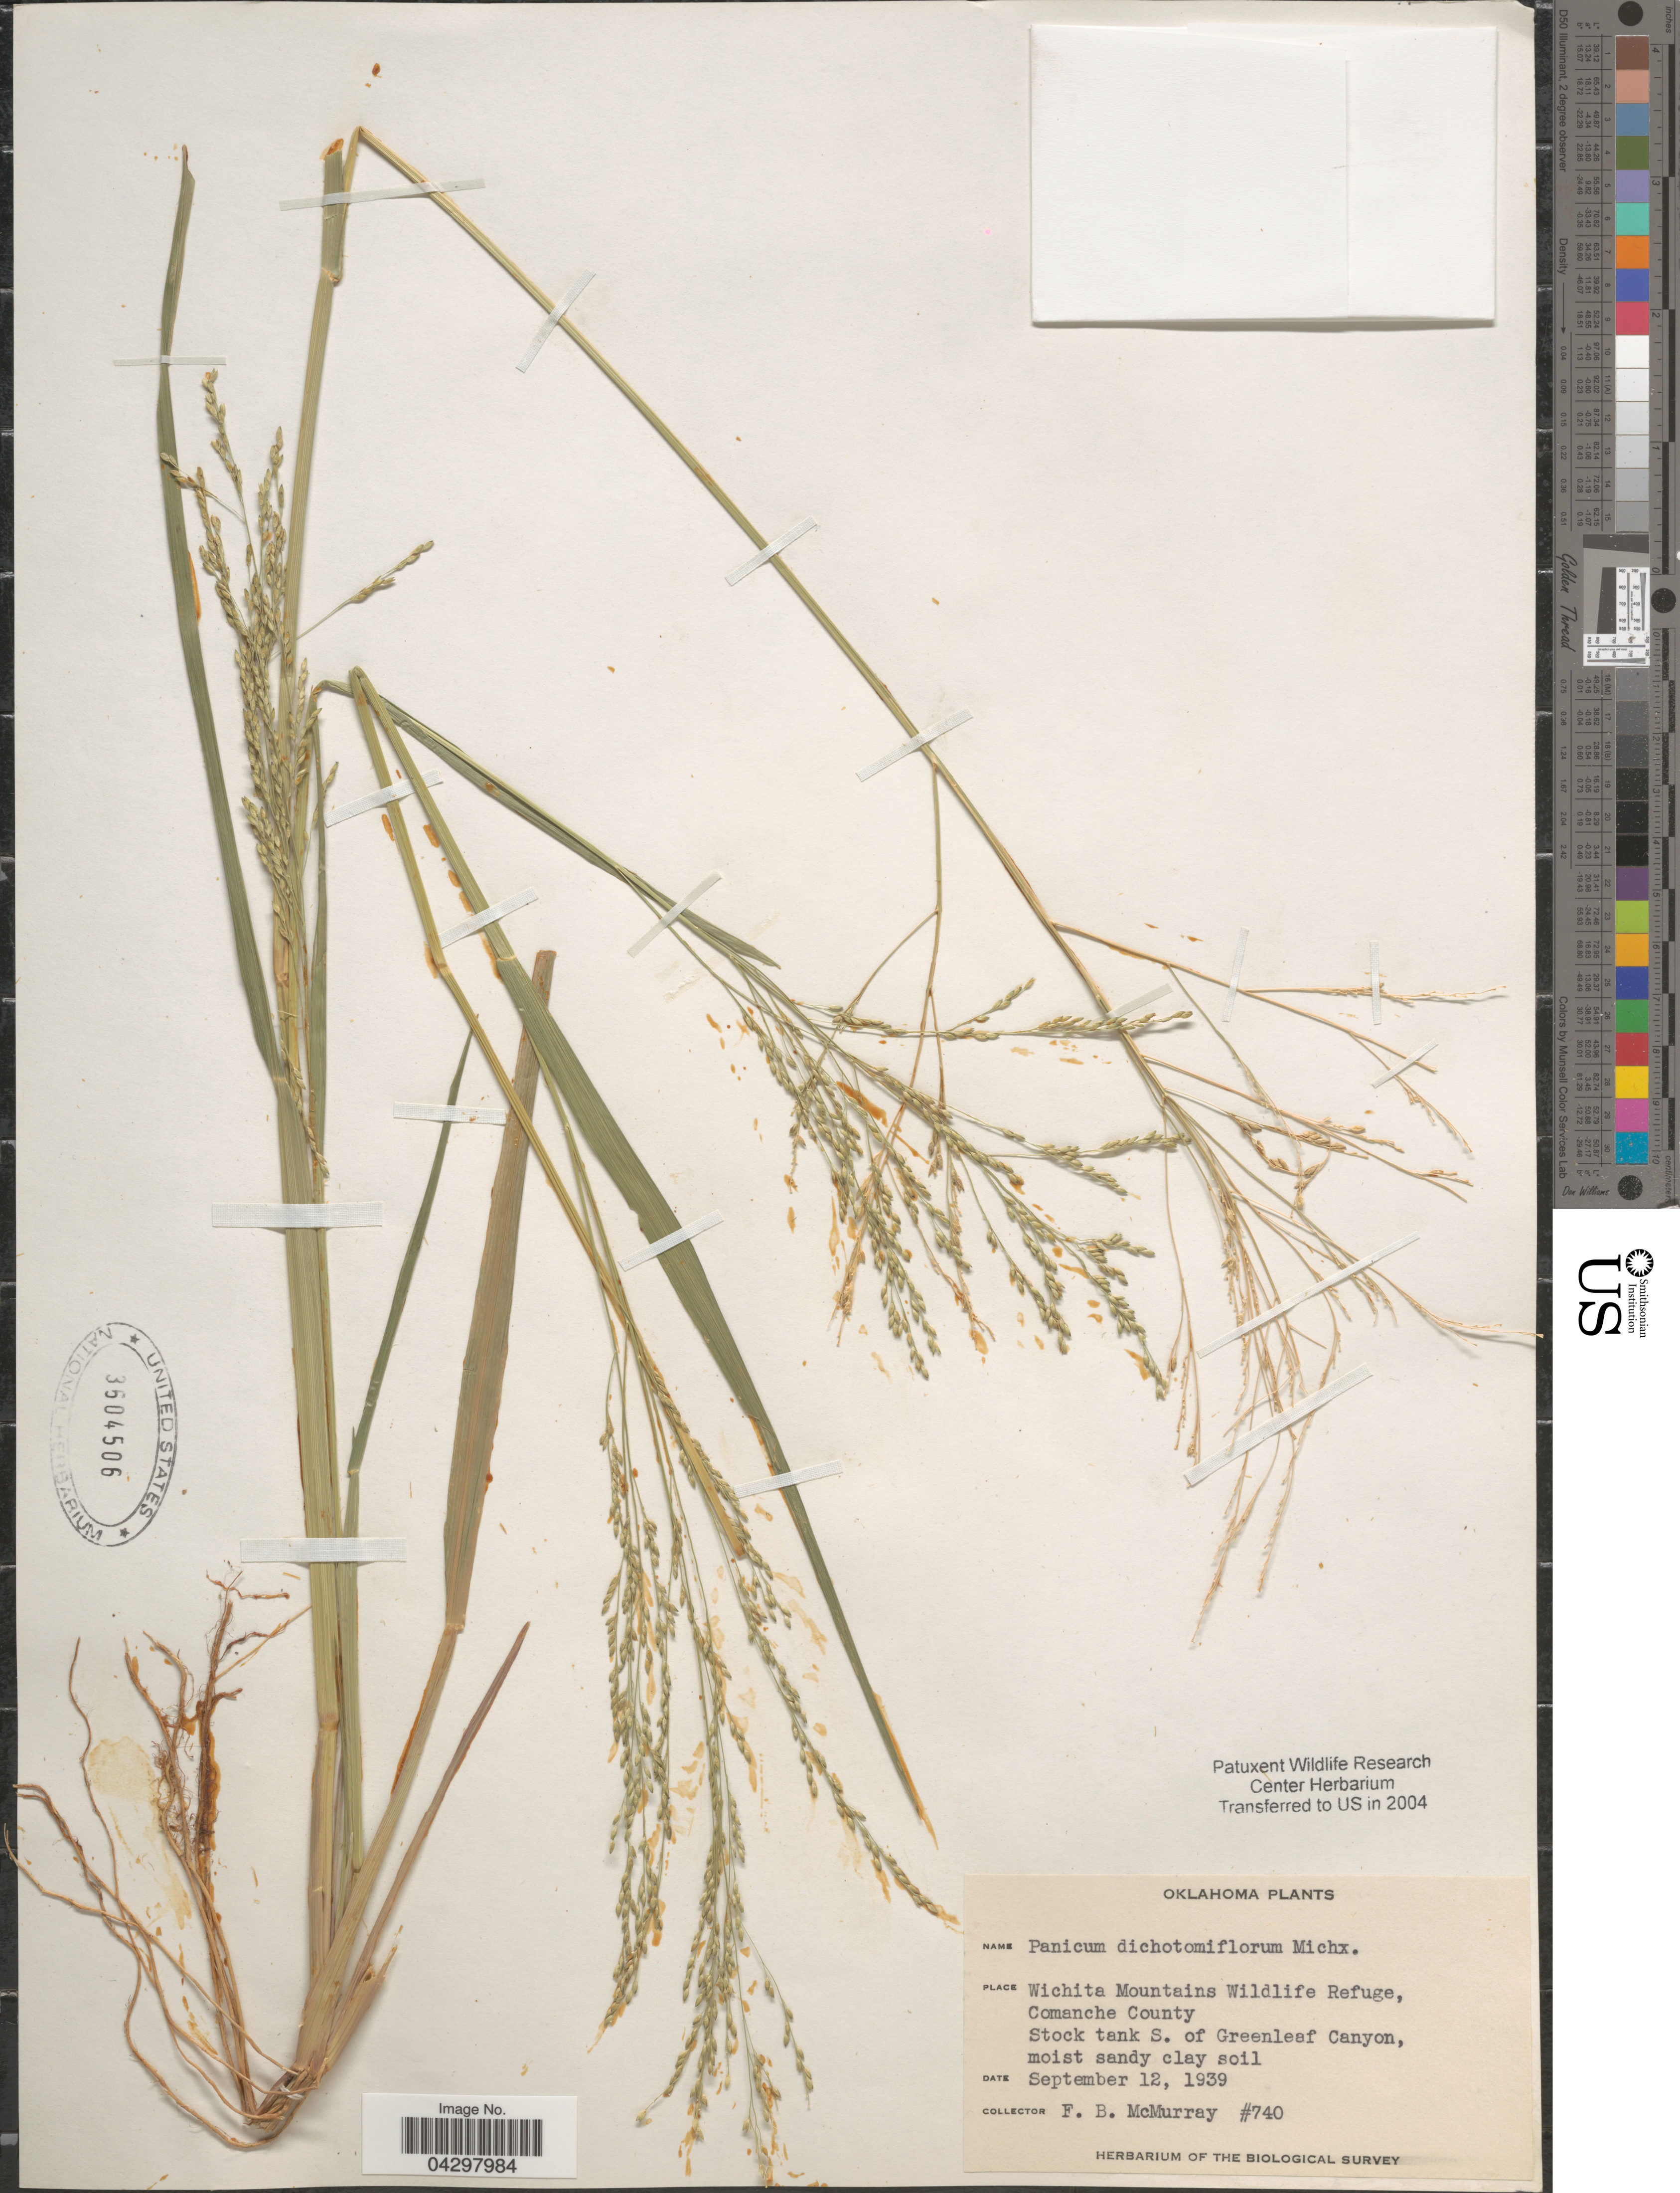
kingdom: Plantae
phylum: Tracheophyta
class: Liliopsida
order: Poales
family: Poaceae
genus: Panicum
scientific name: Panicum dichotomiflorum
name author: Michx.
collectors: F. McMurray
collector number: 740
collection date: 1939-09-12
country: United States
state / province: Oklahoma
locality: Wichita Mountains Wildlife Refuge, Comanche County. Stock tank S. of Greenleaf Canyon. The Biological Survey.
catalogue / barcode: US 3604506